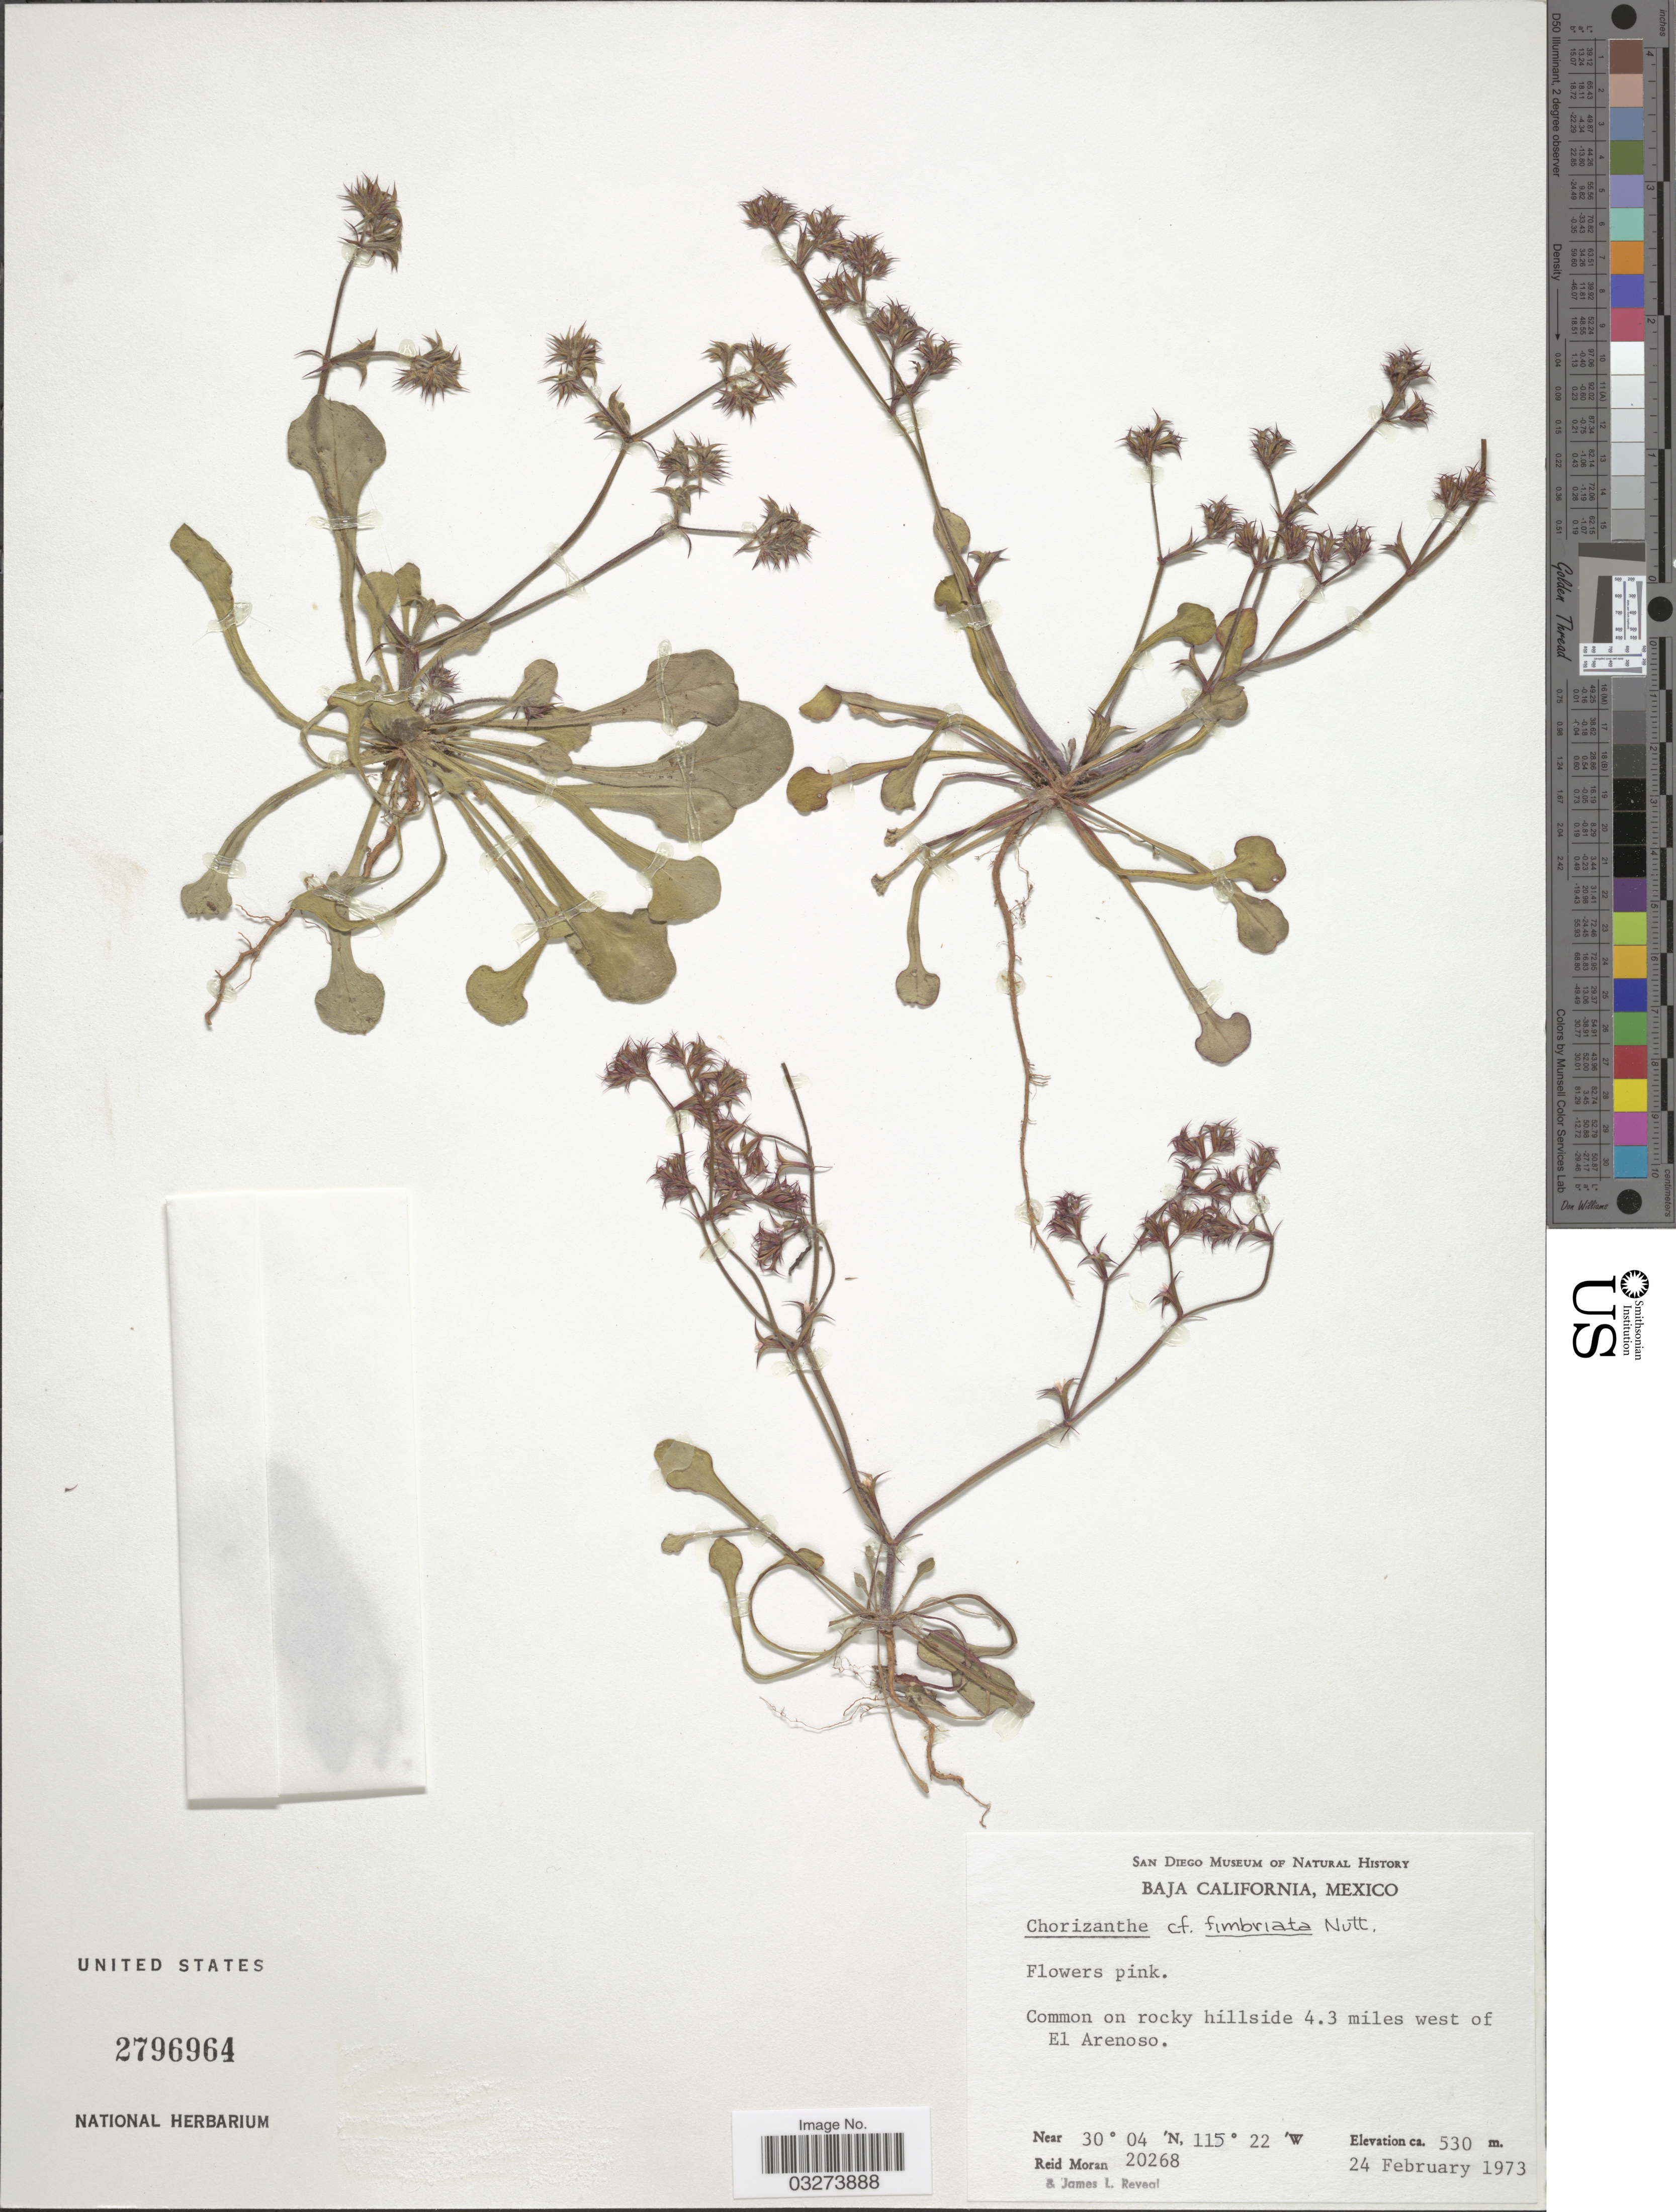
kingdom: Plantae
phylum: Tracheophyta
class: Magnoliopsida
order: Caryophyllales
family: Polygonaceae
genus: Chorizanthe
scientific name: Chorizanthe pulchella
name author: Brandegee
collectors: R. Moran & J. L. Reveal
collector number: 20268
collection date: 1973-02-24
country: Mexico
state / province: Baja California Norte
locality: Common on rocky hillside 4.3 miles west of El Arenoso.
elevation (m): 530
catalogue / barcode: US 2796964